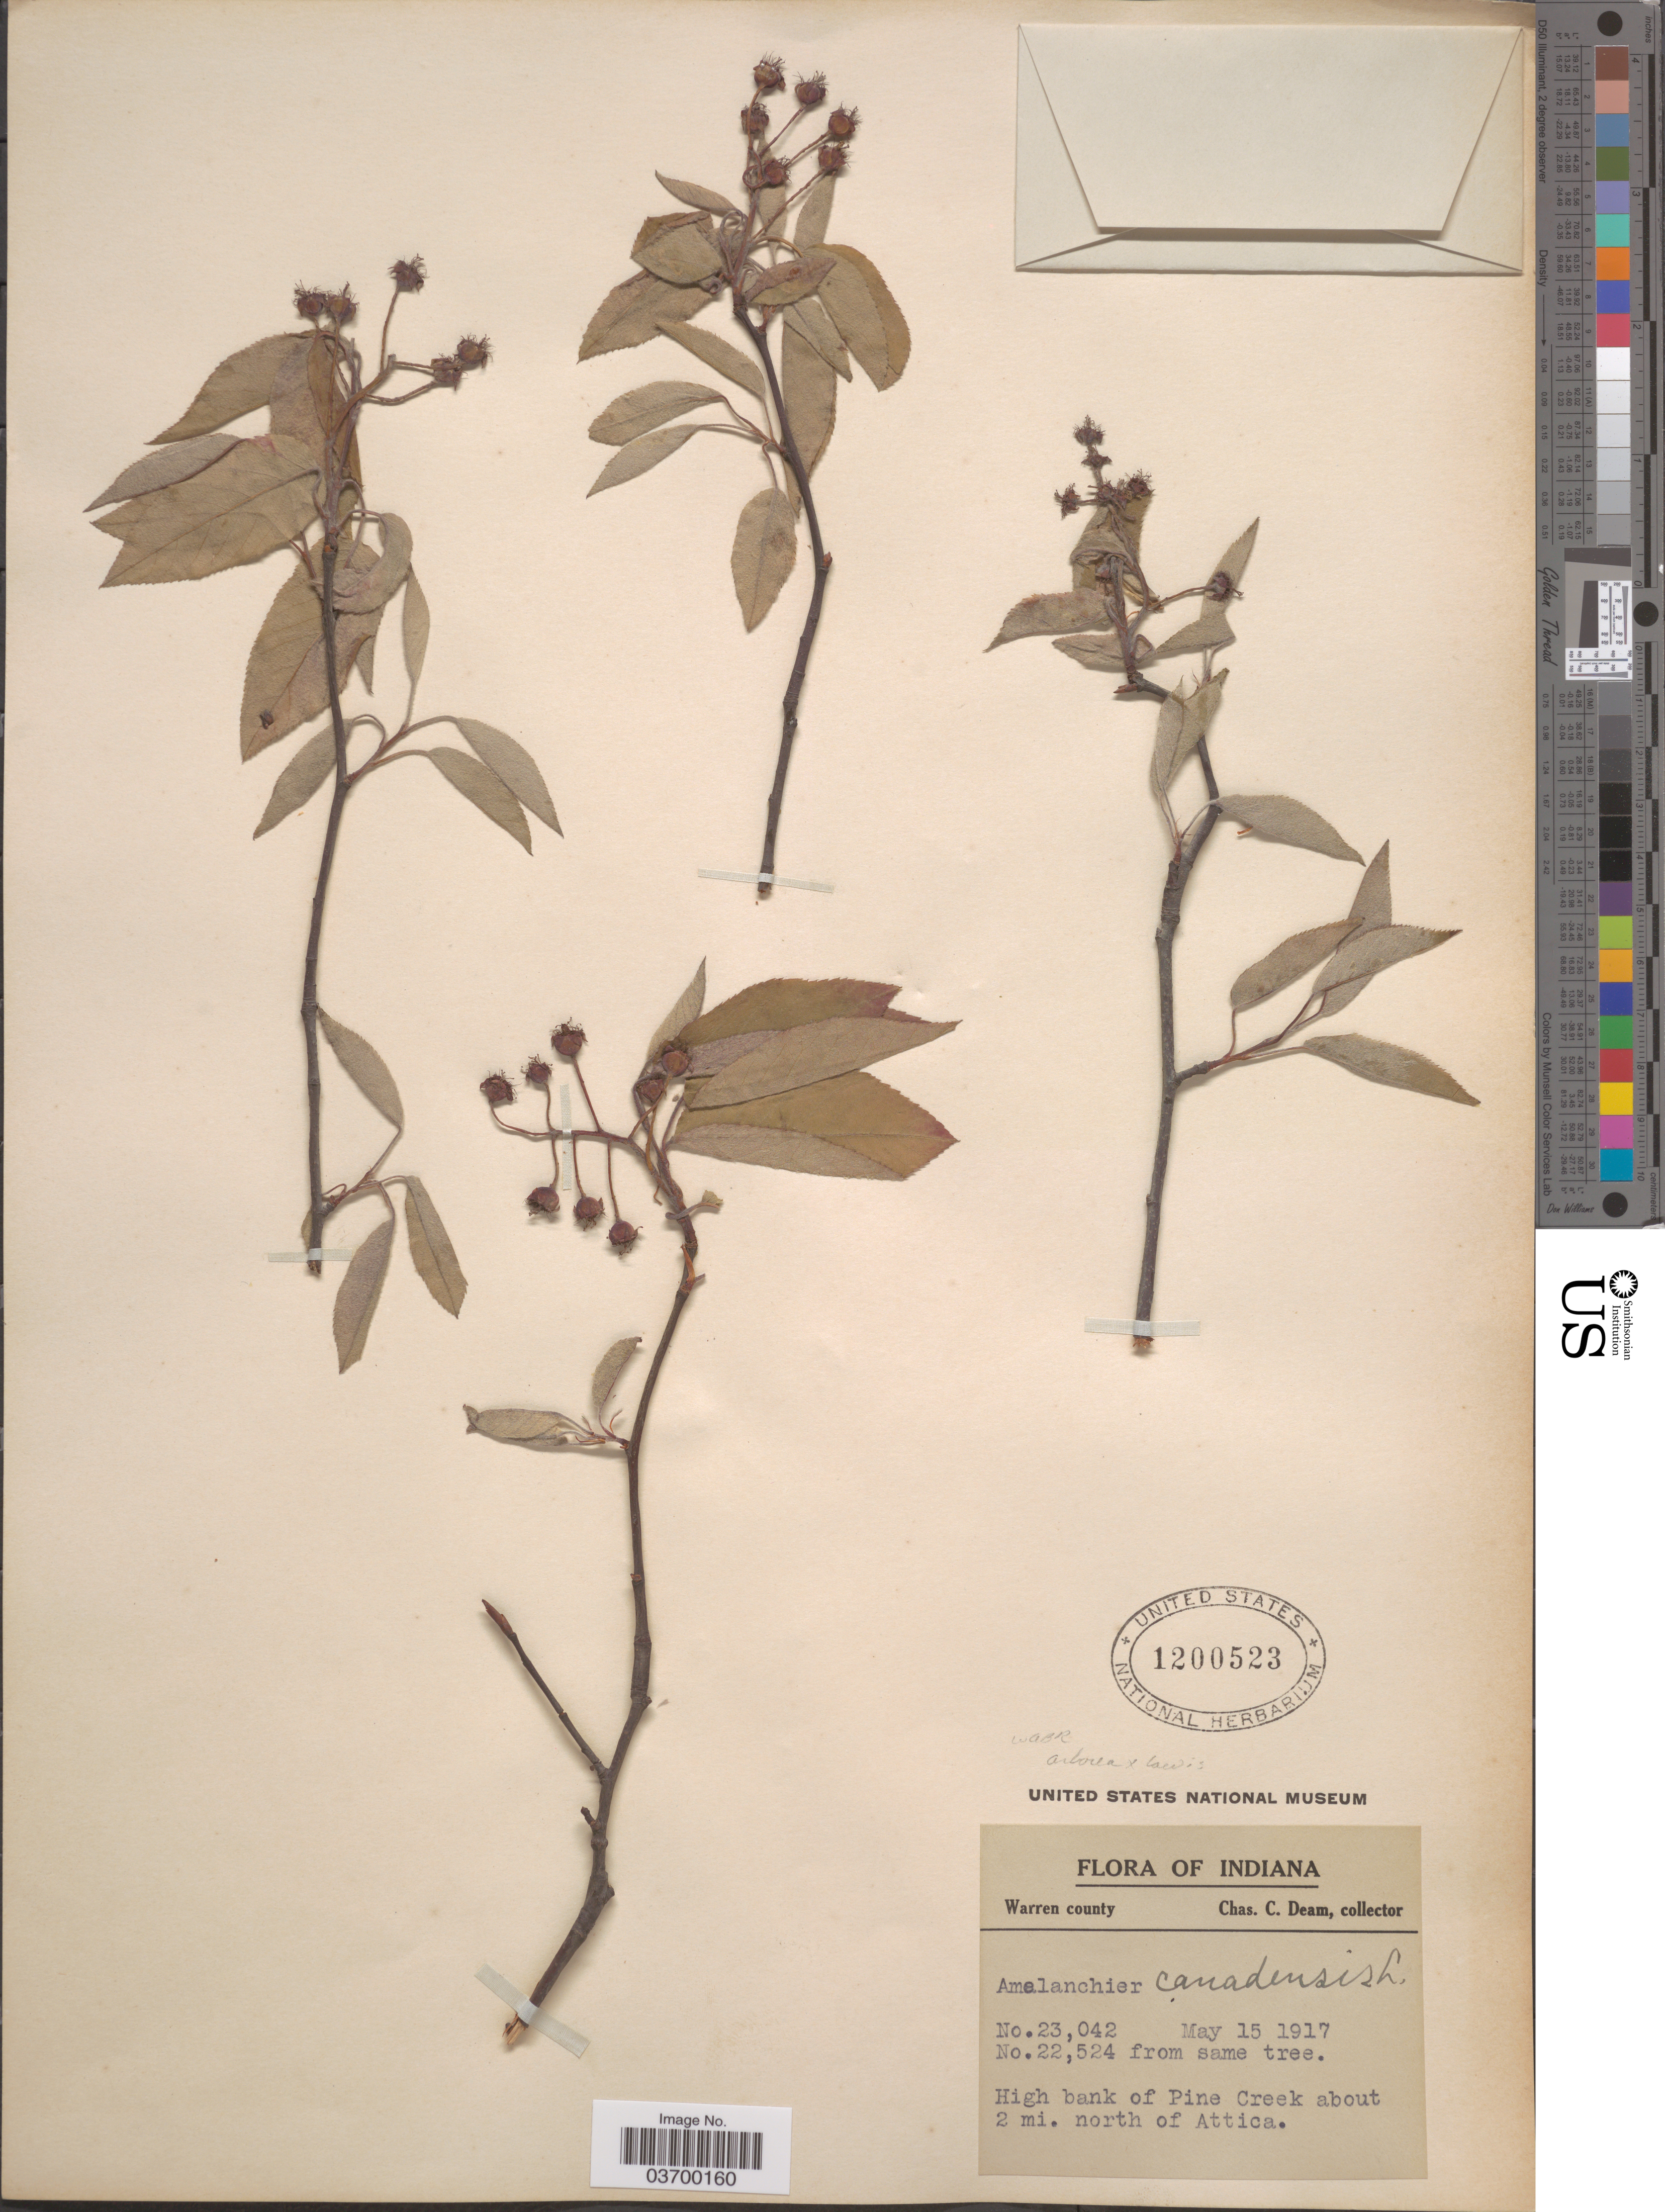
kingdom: Plantae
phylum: Tracheophyta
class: Magnoliopsida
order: Rosales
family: Rosaceae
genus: Amelanchier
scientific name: Amelanchier arborea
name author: (F. Michx.) Fernald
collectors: C. C. Deam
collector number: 23042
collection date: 1917-05-15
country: United States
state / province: Indiana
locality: Warren County. High bank of Pine Creek about 2 mi. north of Attica.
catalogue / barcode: US 1200523